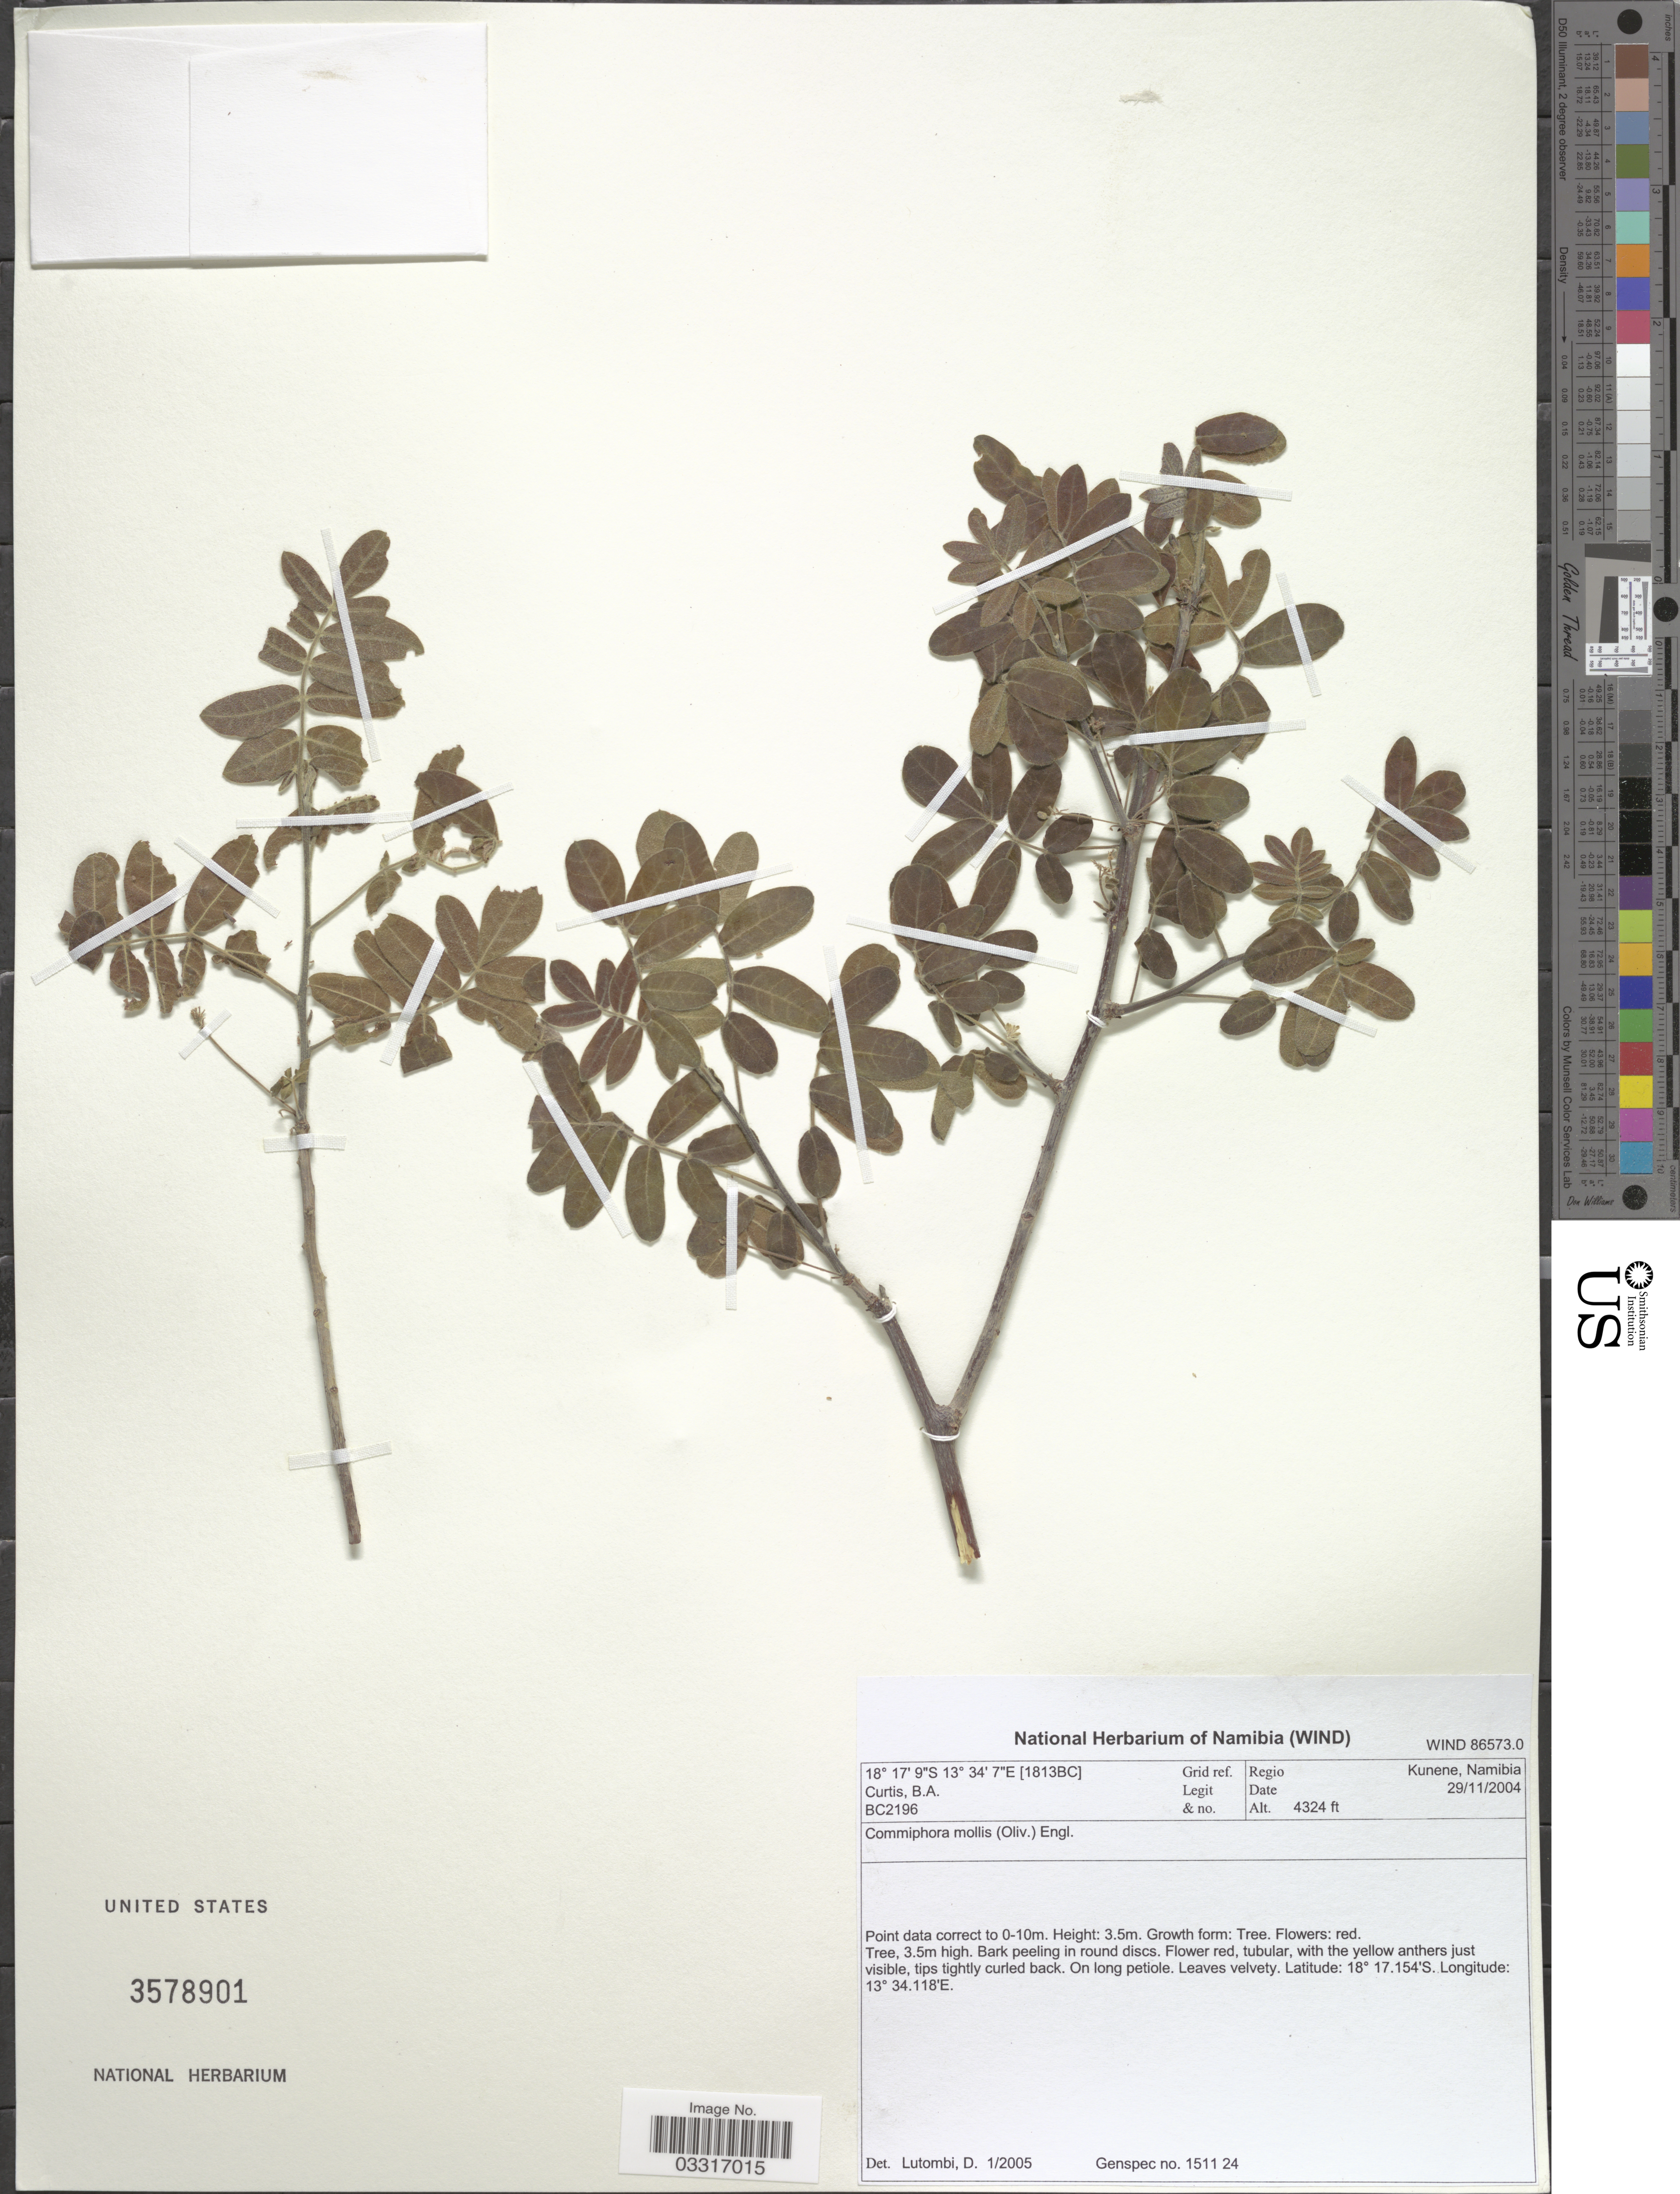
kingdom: Plantae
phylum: Tracheophyta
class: Magnoliopsida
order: Sapindales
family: Burseraceae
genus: Commiphora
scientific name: Commiphora mollis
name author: (Oliv.) Engl.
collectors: B. A. Curtis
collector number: BC2196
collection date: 2004-11-29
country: Namibia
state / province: Kunene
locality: Regio Kunene, Namibia. Grid ref. [1813BC].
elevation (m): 1318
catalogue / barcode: US 3578901